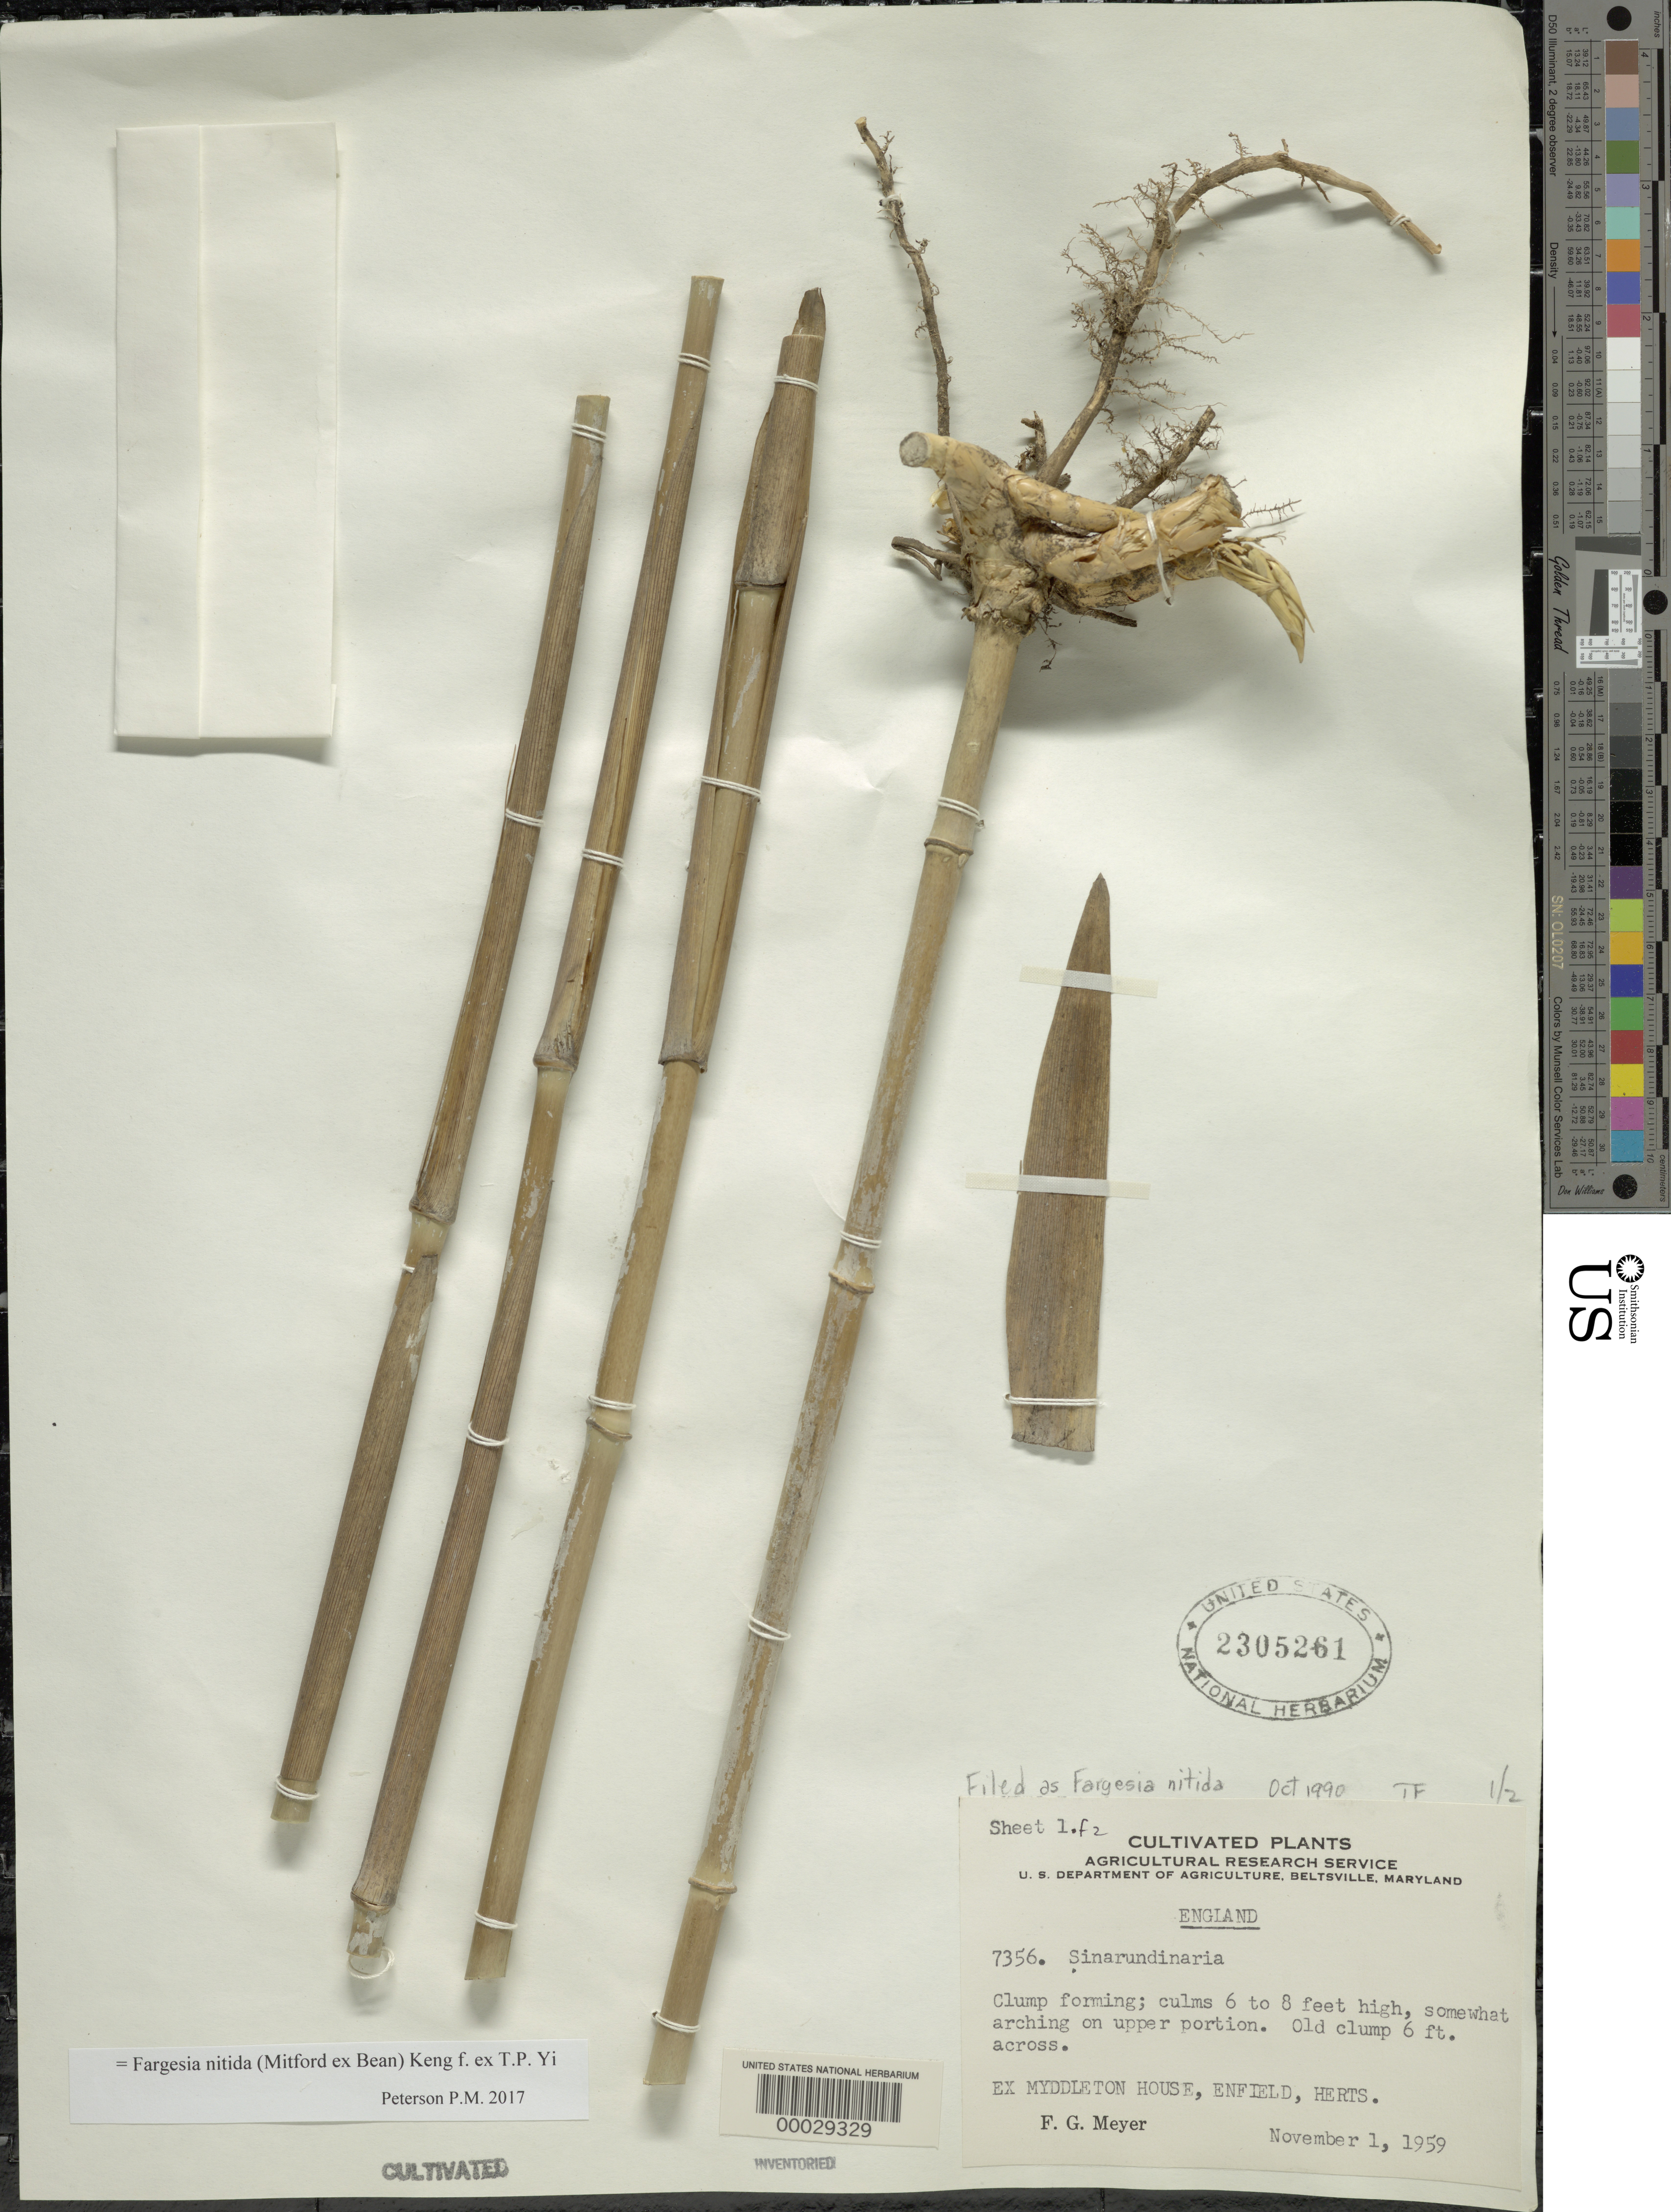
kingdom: Plantae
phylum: Tracheophyta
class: Liliopsida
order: Poales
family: Poaceae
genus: Fargesia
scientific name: Fargesia nitida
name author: (Mitford ex Stapf) Keng f. ex T.P. Yi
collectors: F. G. Meyer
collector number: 7356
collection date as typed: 01 Nov 1959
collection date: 1959-11-01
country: United Kingdom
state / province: England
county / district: Hertfordshire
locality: Myddleton House, Enfield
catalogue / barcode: US 2305261